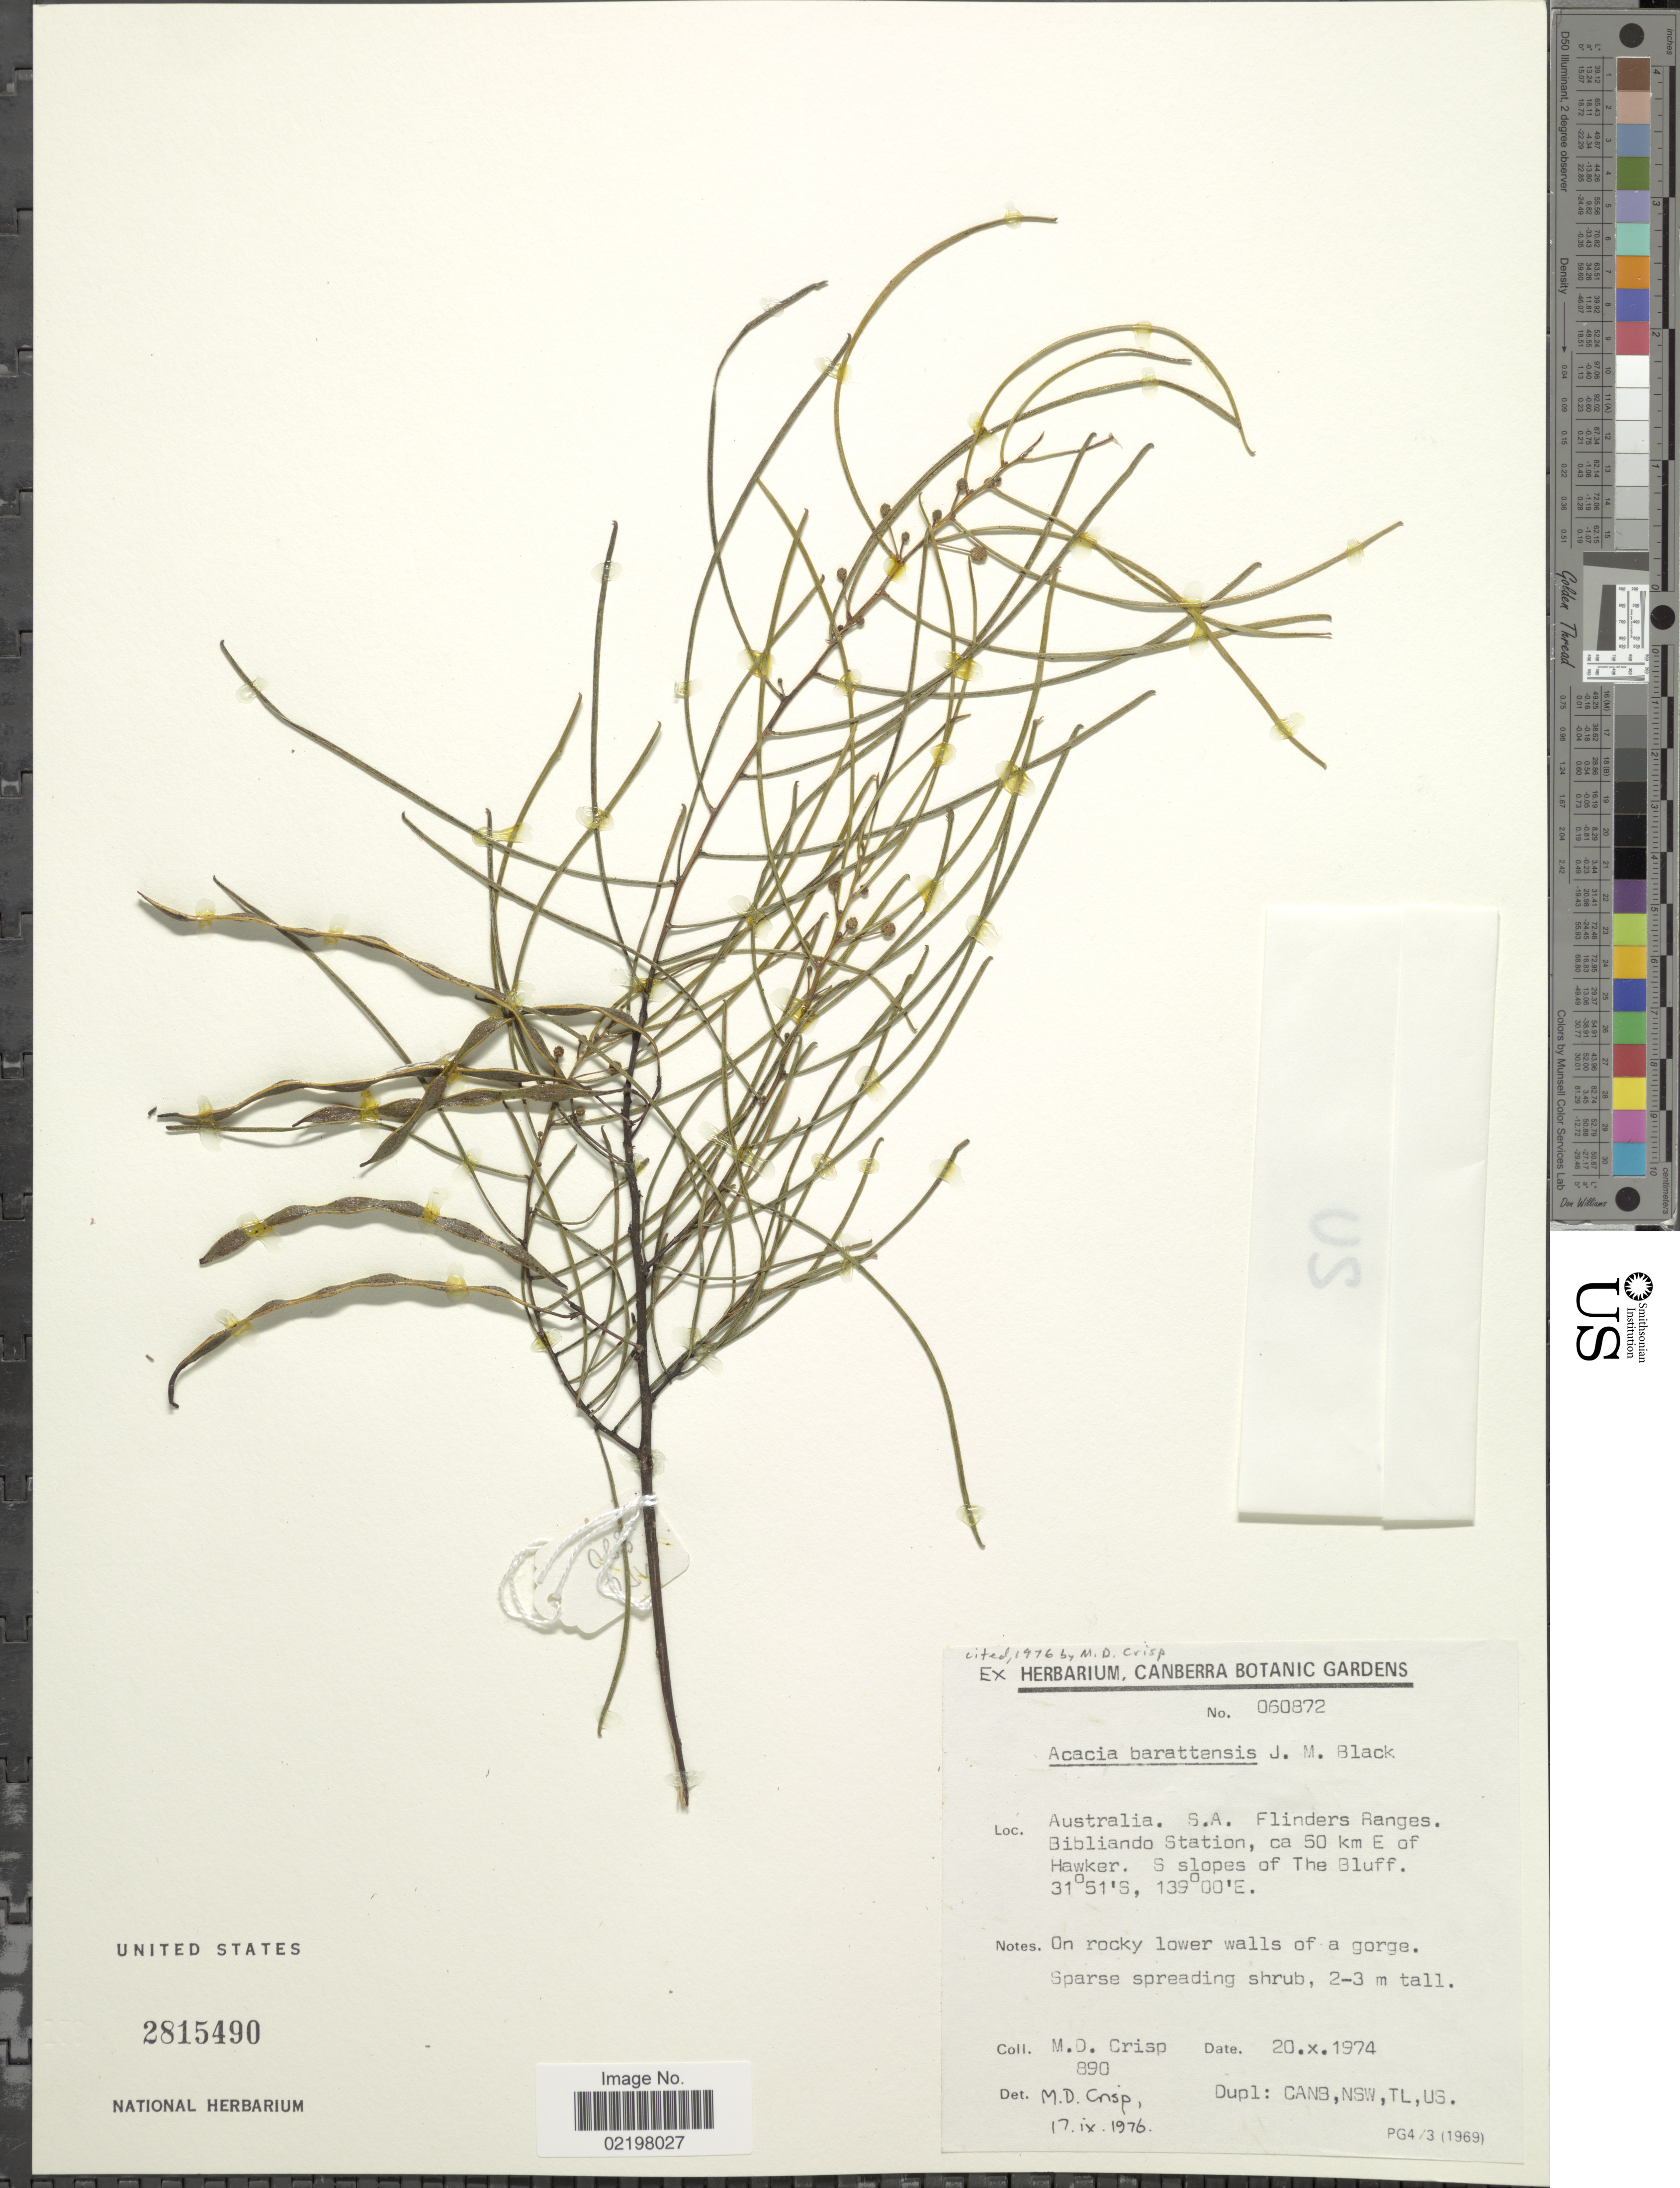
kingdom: Plantae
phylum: Tracheophyta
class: Magnoliopsida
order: Fabales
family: Fabaceae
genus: Acacia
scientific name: Acacia barattensis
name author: J.M. Black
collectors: M. Crisp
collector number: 890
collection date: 1974-10-20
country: Australia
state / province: South Australia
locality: Australia, S.A. Flinders Ranges, Bibliando Station, 50 km E of Hawker, S slopes of The Bluff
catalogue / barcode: US 2815490